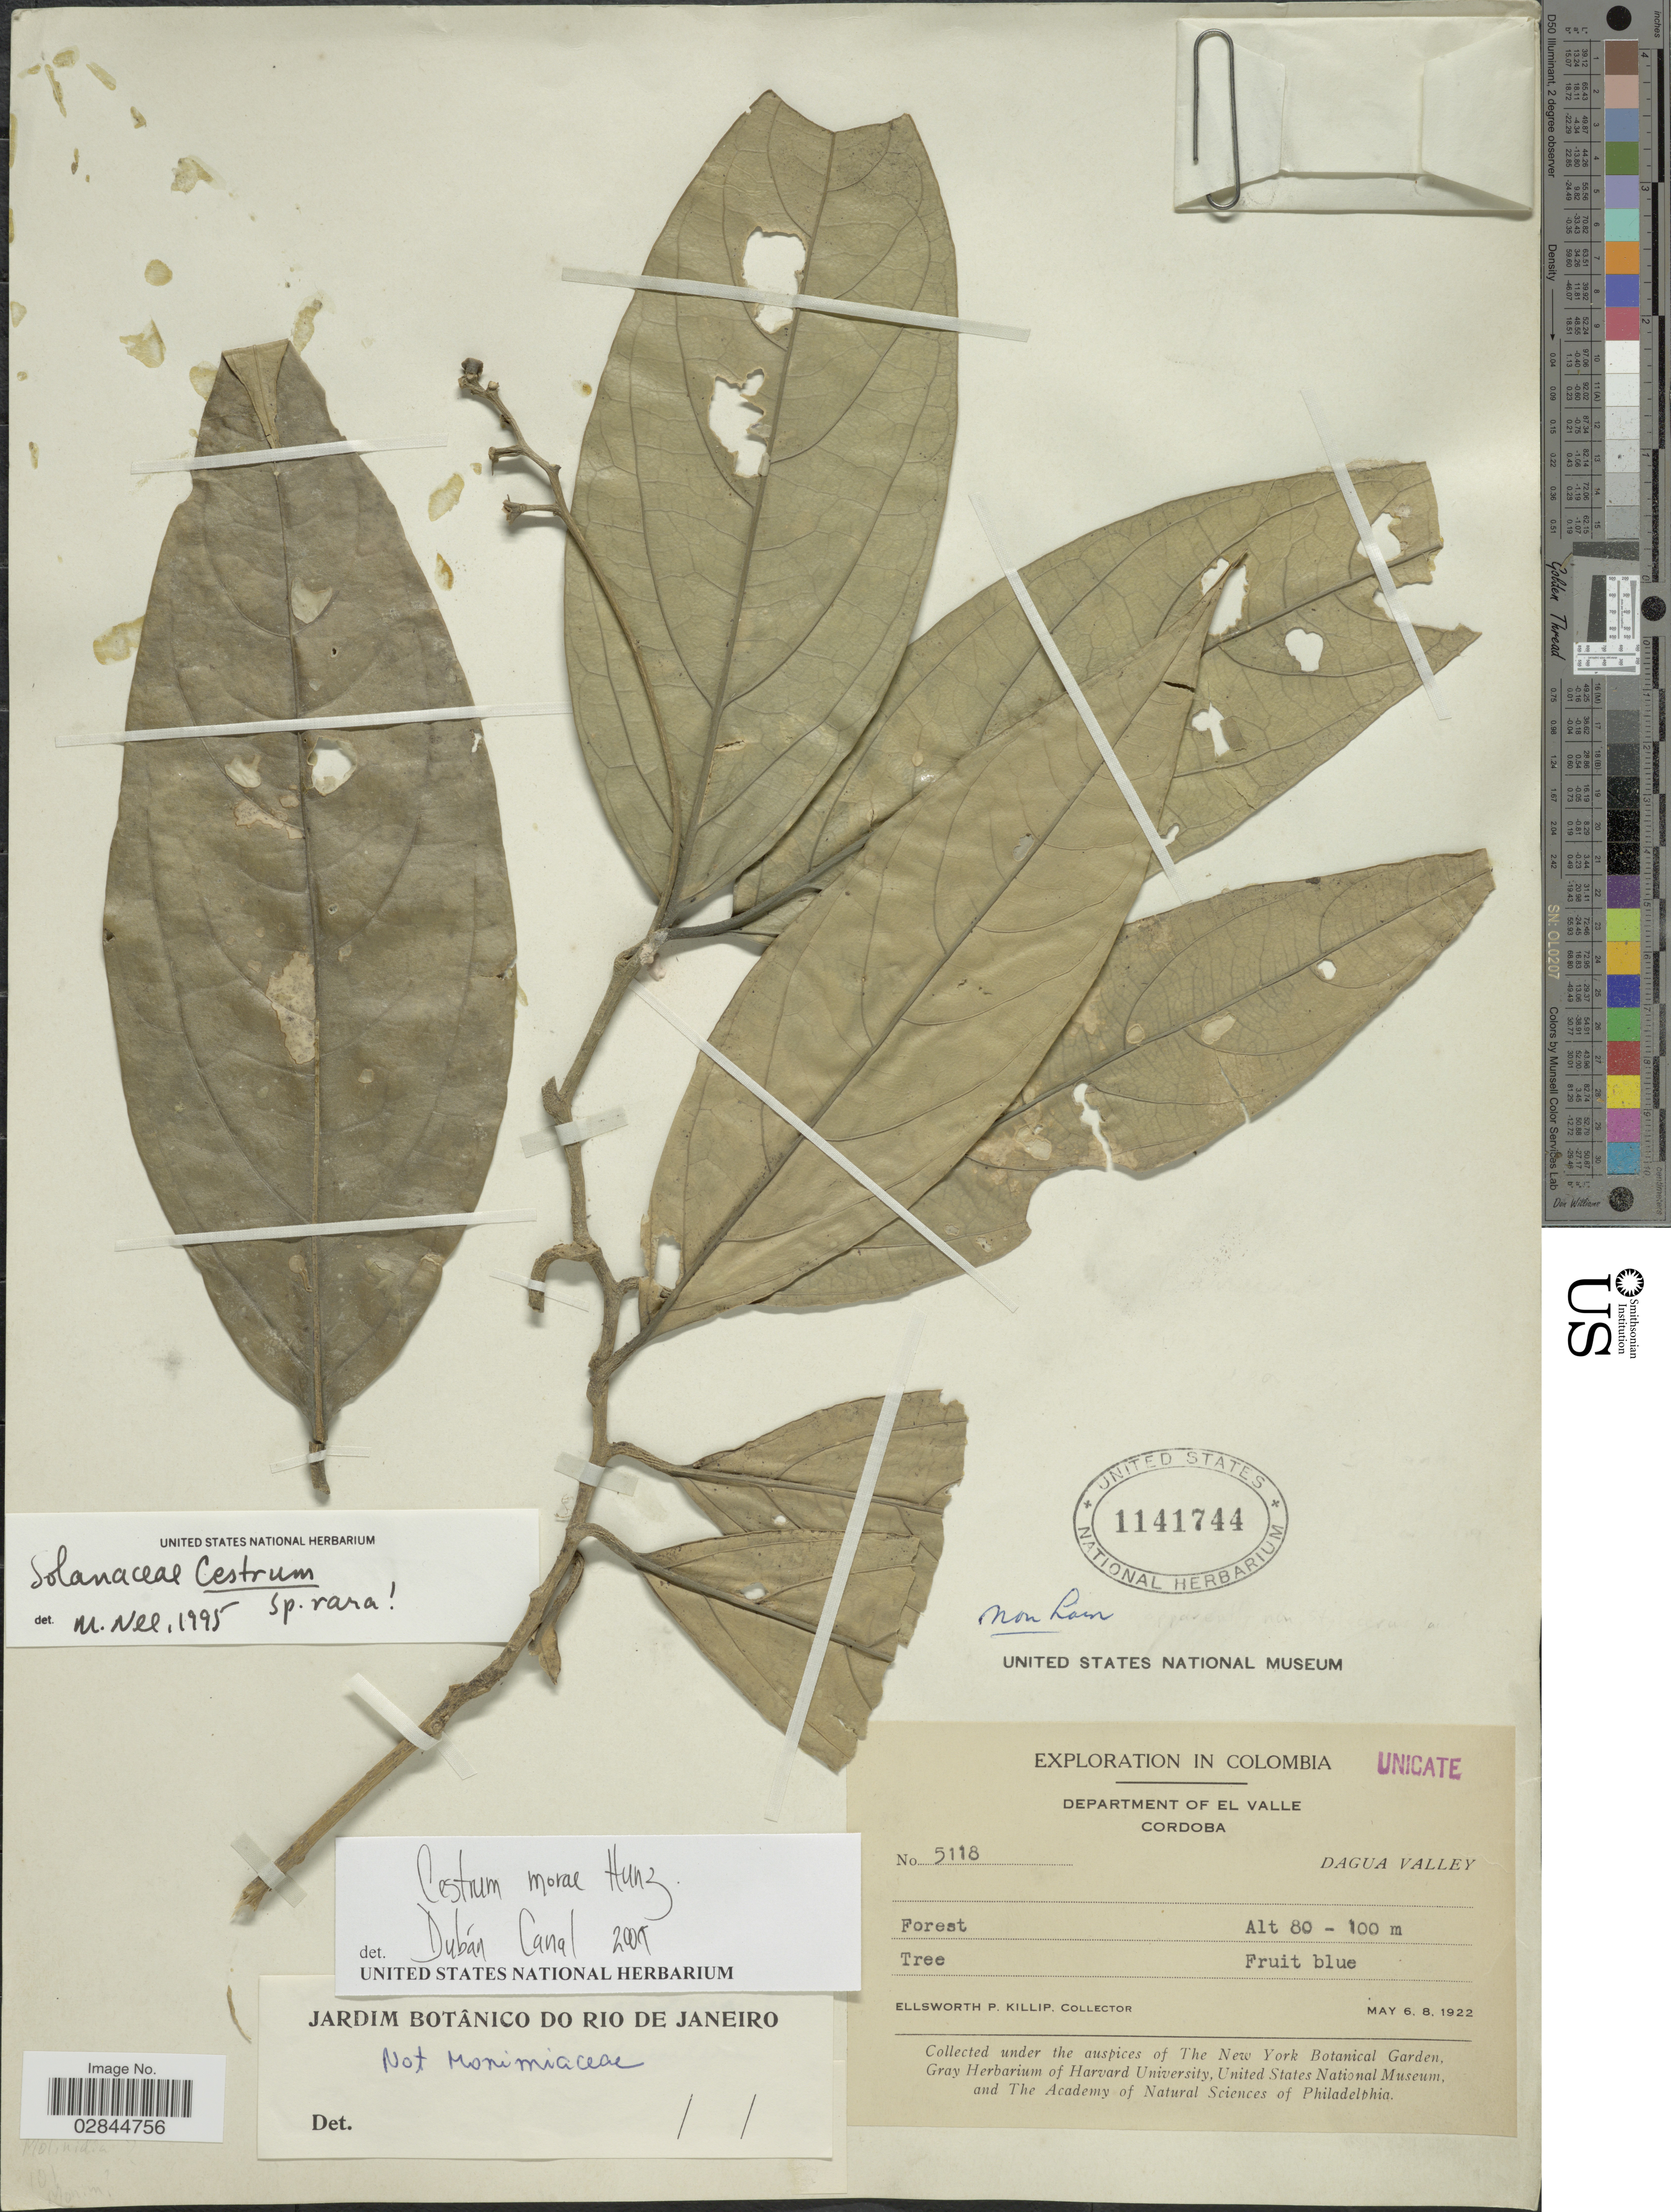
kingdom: Plantae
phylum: Tracheophyta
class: Magnoliopsida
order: Solanales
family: Solanaceae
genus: Cestrum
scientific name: Cestrum morae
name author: Hunz.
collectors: E. P. Killip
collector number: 5118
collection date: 1922-05-06/1922-05-08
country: Colombia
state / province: Valle del Cauca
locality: Department of El Valle. Cordoba. Dagua Valley.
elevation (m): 80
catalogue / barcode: US 1141744